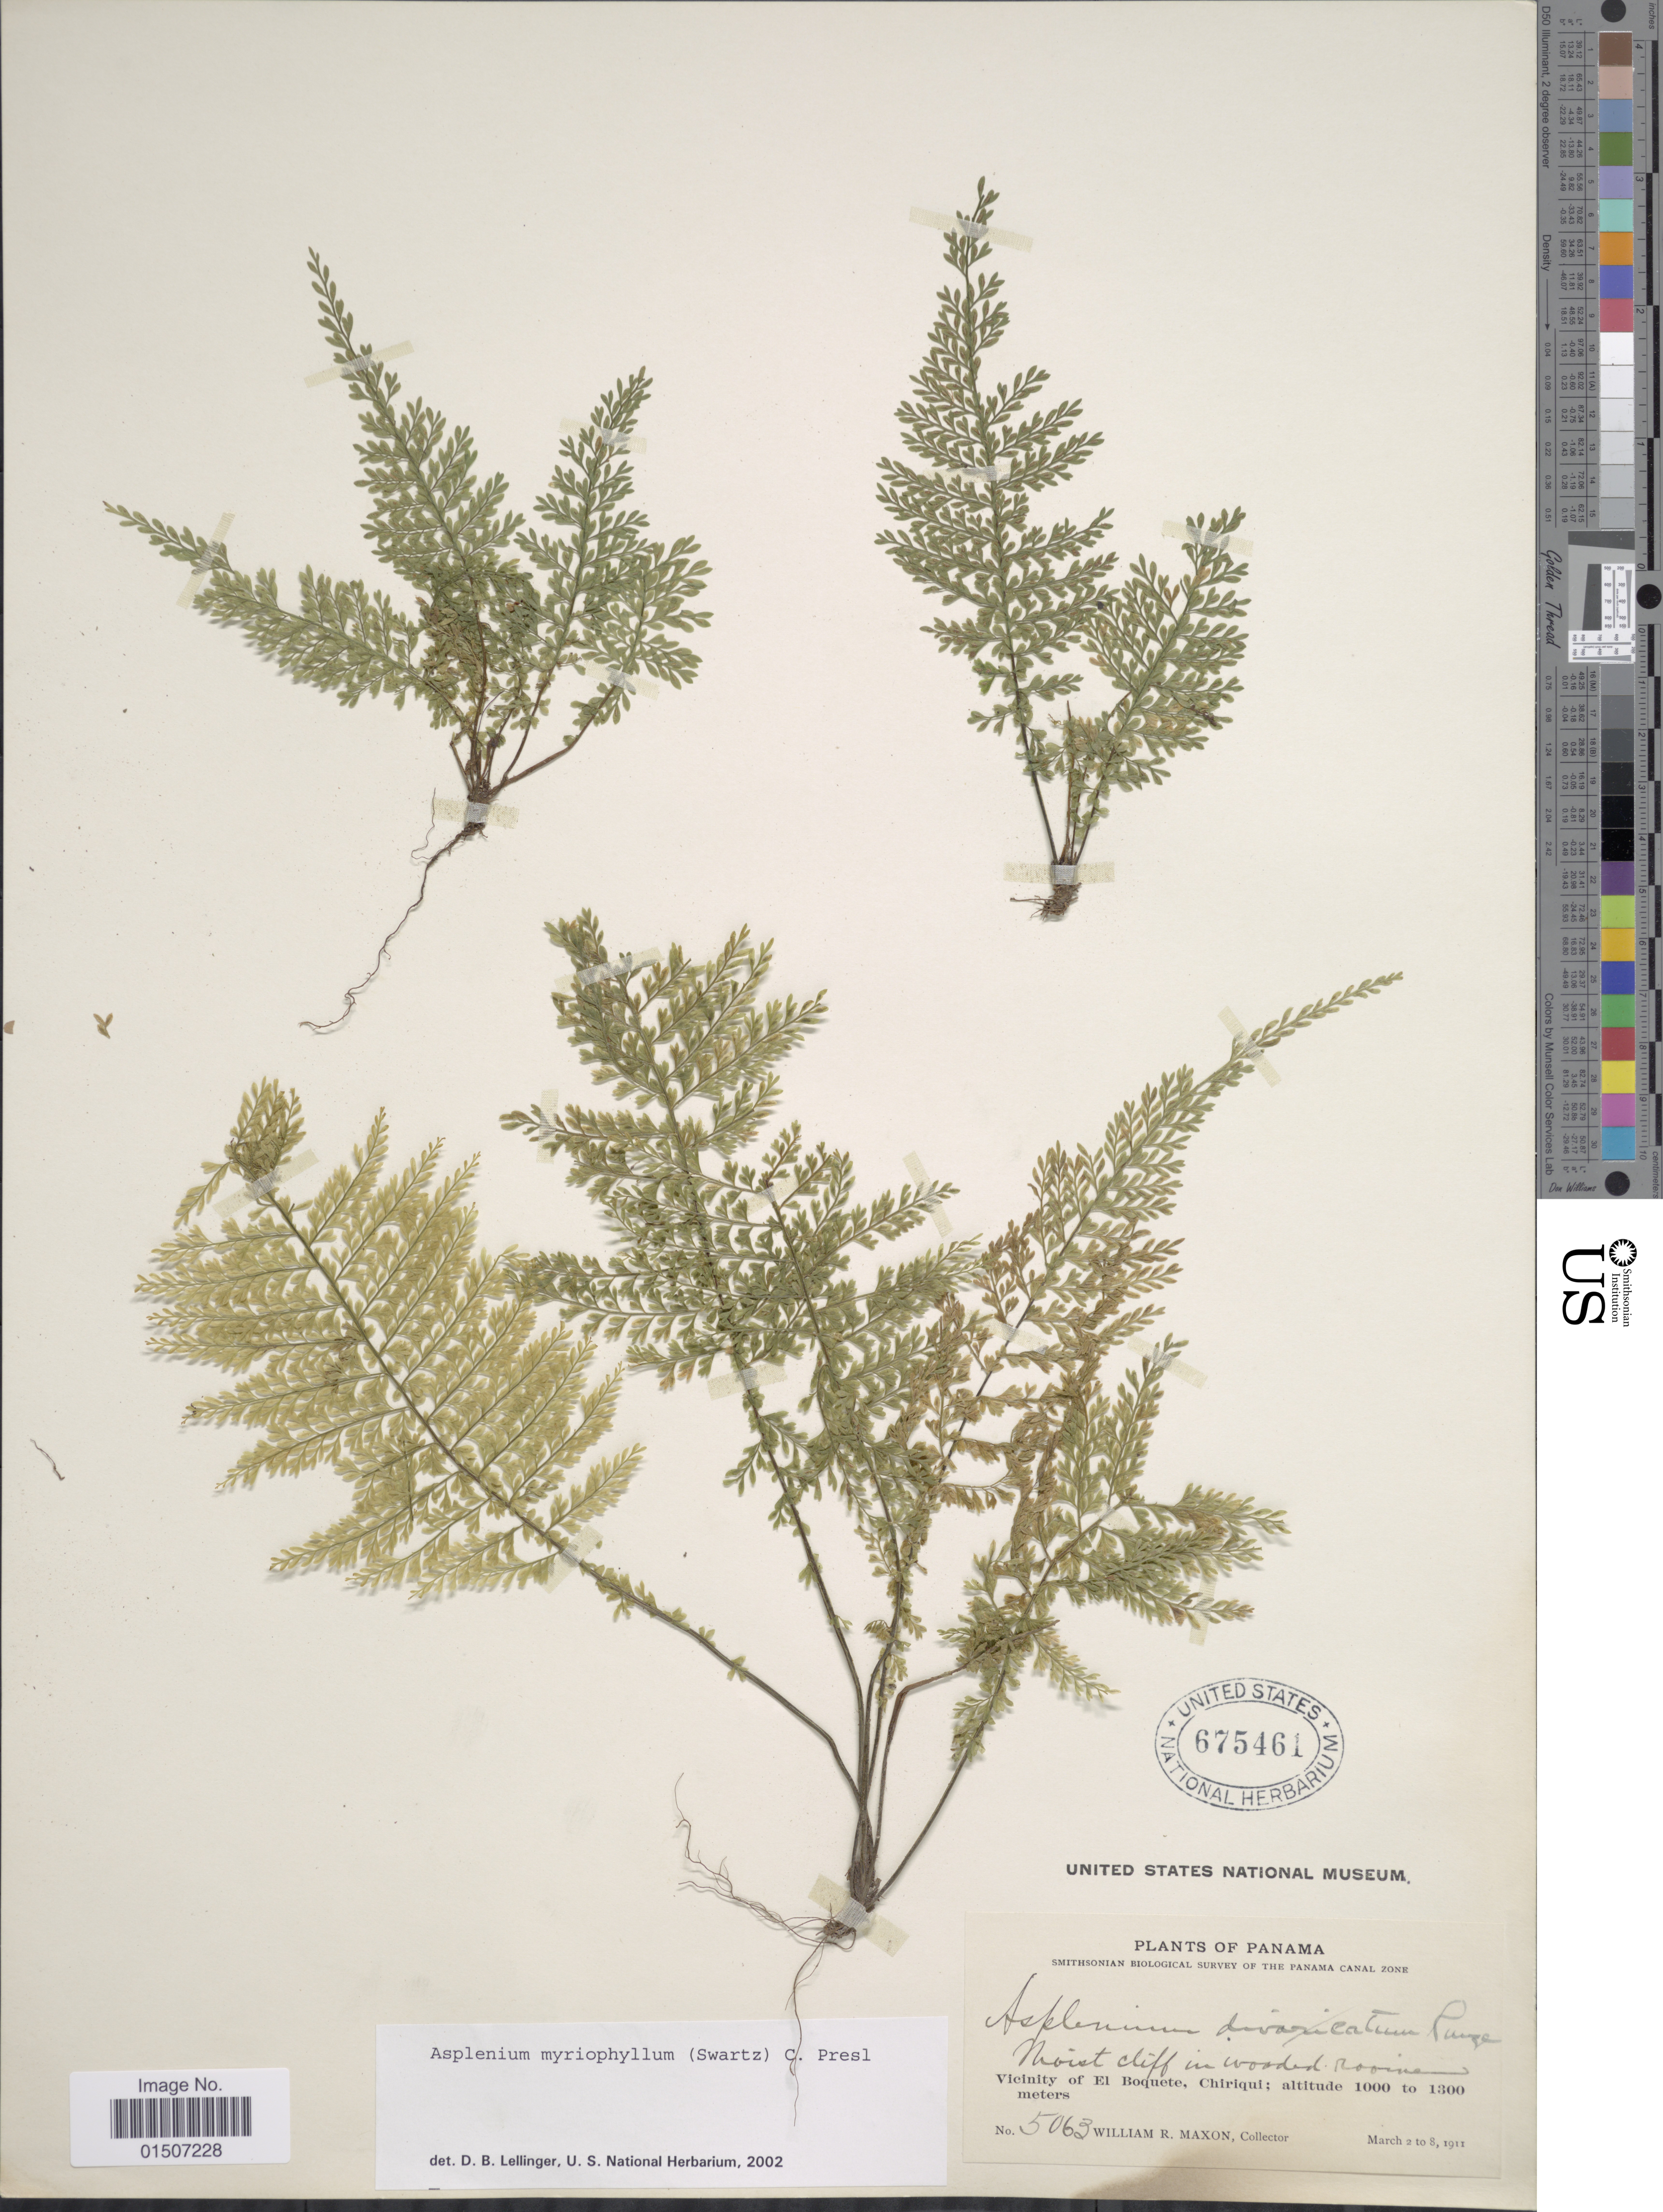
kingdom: Plantae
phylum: Tracheophyta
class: Polypodiopsida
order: Polypodiales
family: Aspleniaceae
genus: Asplenium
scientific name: Asplenium myriophyllum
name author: (Sw.) C. Presl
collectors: W. R. Maxon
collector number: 5063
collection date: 1911-03-02/1911-03-08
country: Panama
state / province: Chiriqui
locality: Vicinity of El Boquete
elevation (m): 1000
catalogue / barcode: US 675461